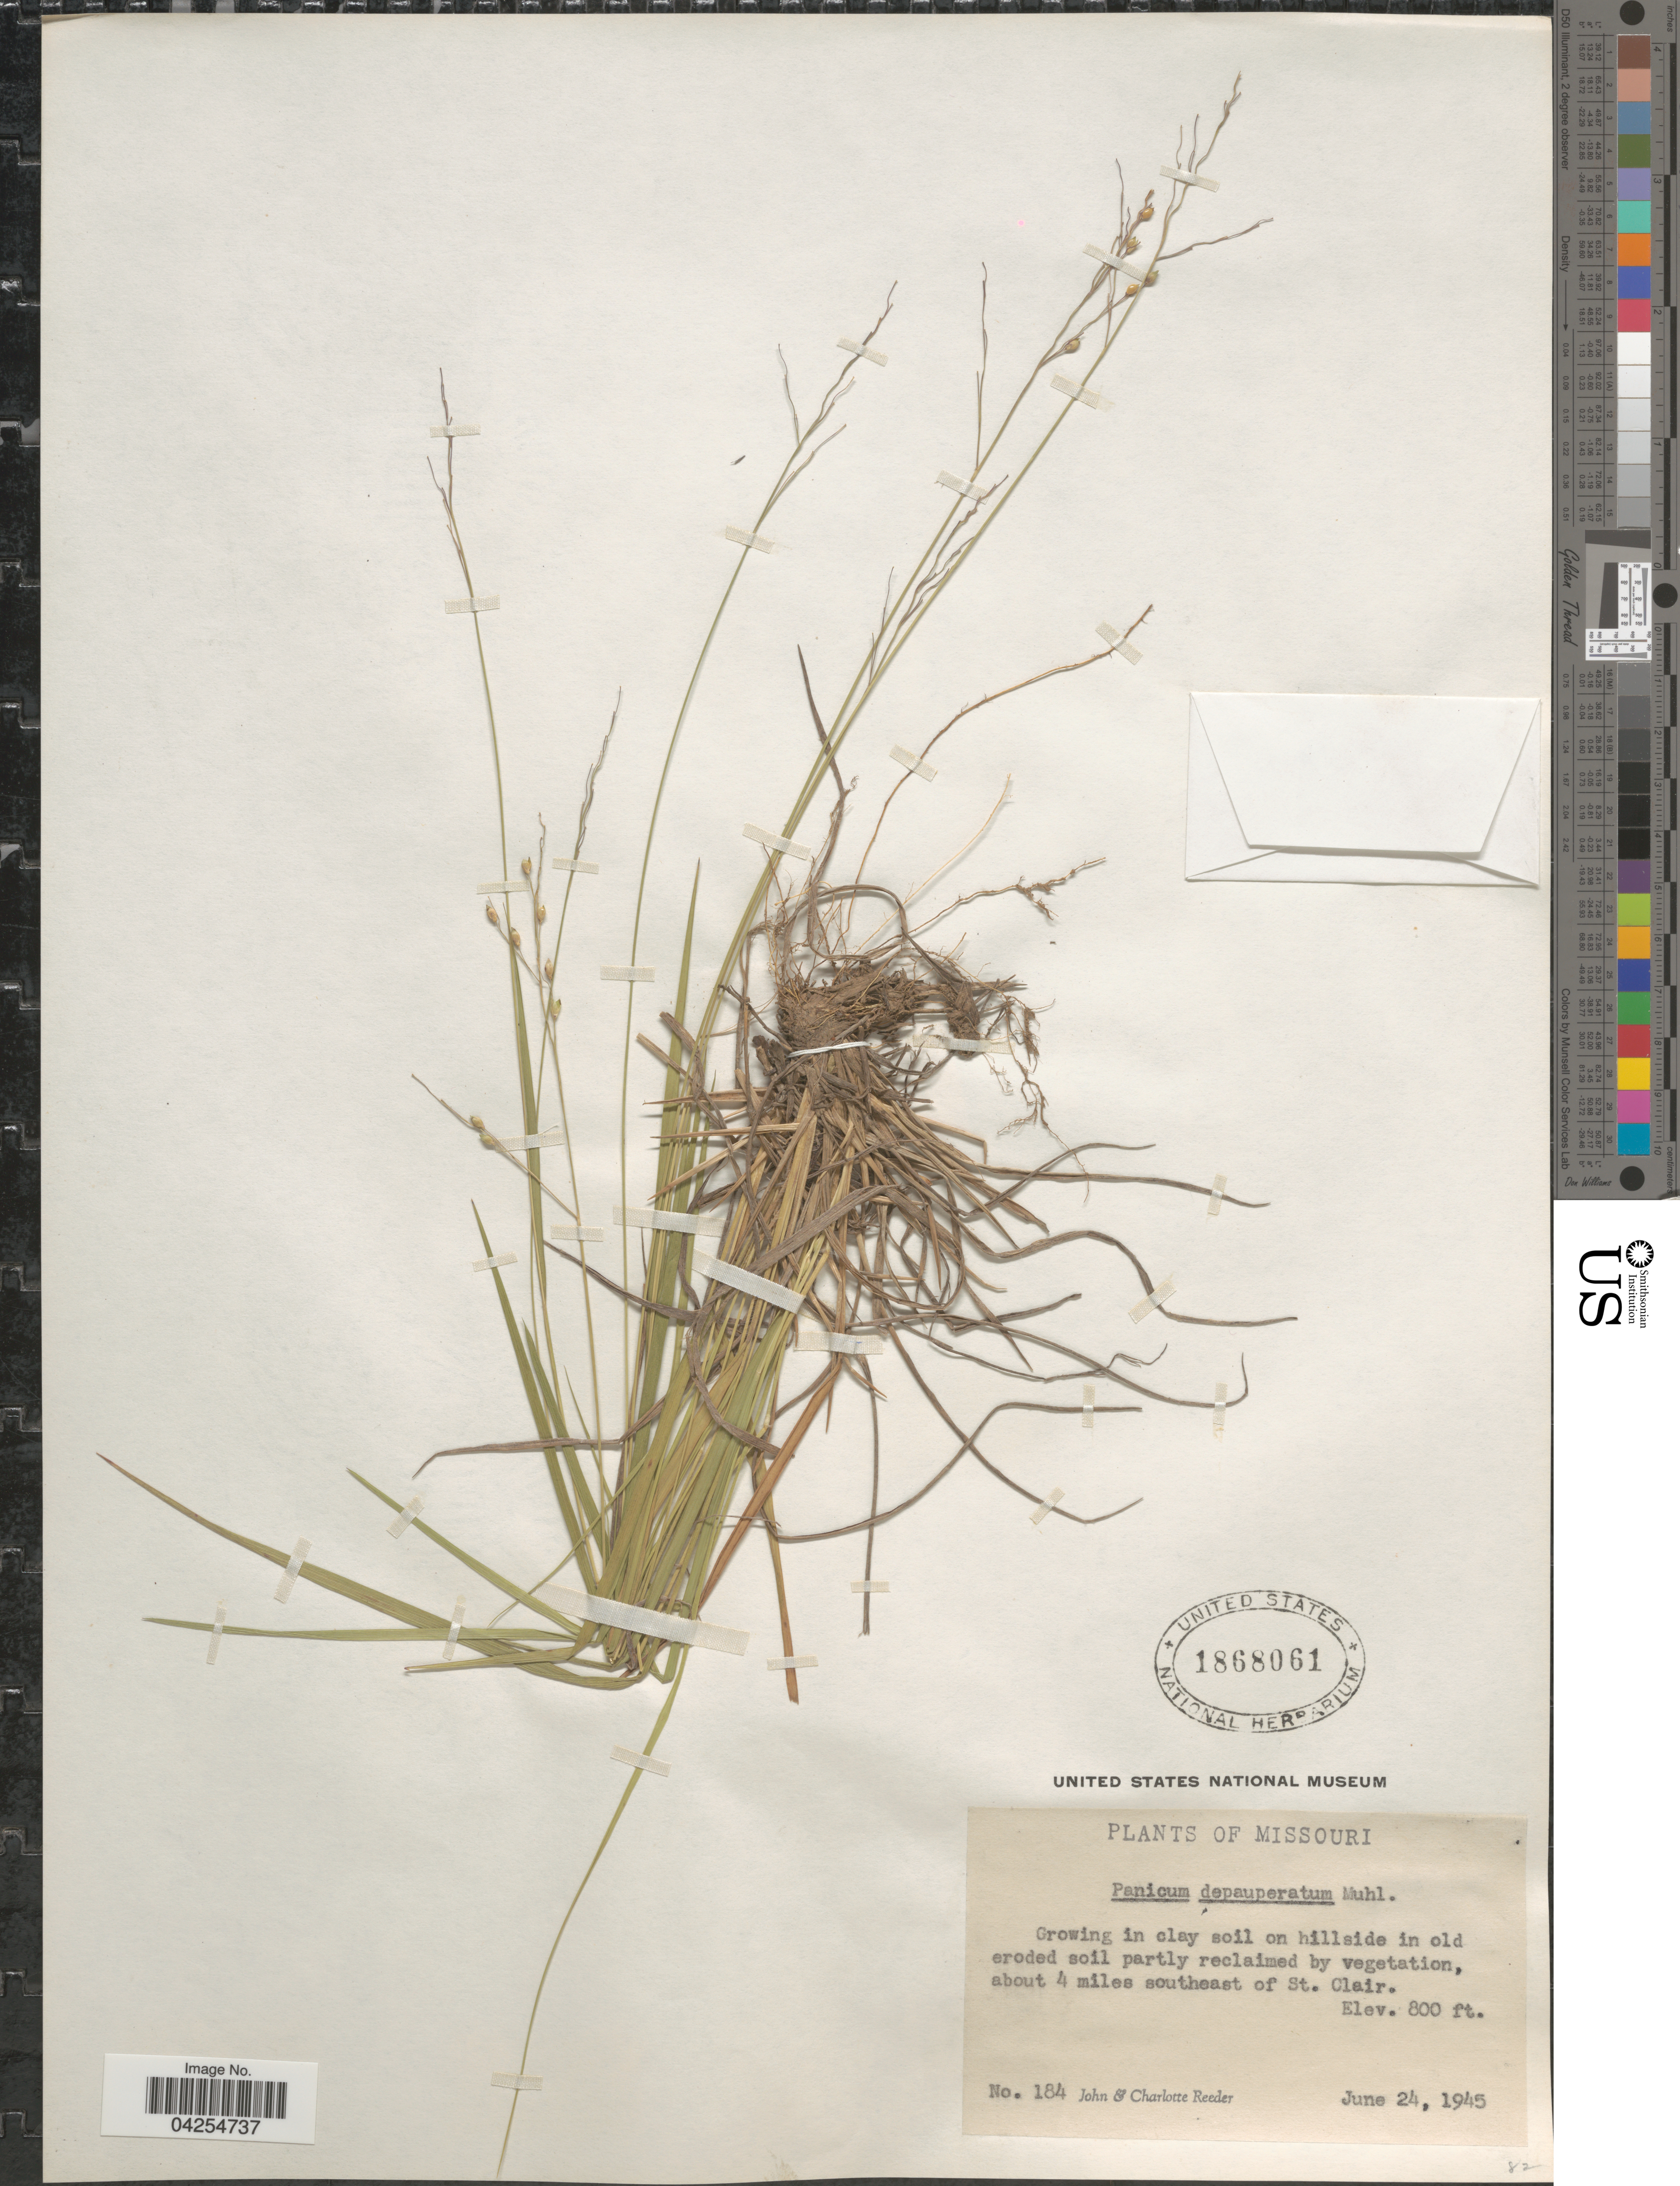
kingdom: Plantae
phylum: Tracheophyta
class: Liliopsida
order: Poales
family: Poaceae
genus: Dichanthelium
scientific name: Dichanthelium depauperatum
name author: (Muhl.) Gould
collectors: J. R. Reeder & C. G. Reeder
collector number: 184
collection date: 1945-06-24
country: United States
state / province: Missouri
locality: About 4 miles southeast of St. Clair.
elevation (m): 244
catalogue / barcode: US 1868061